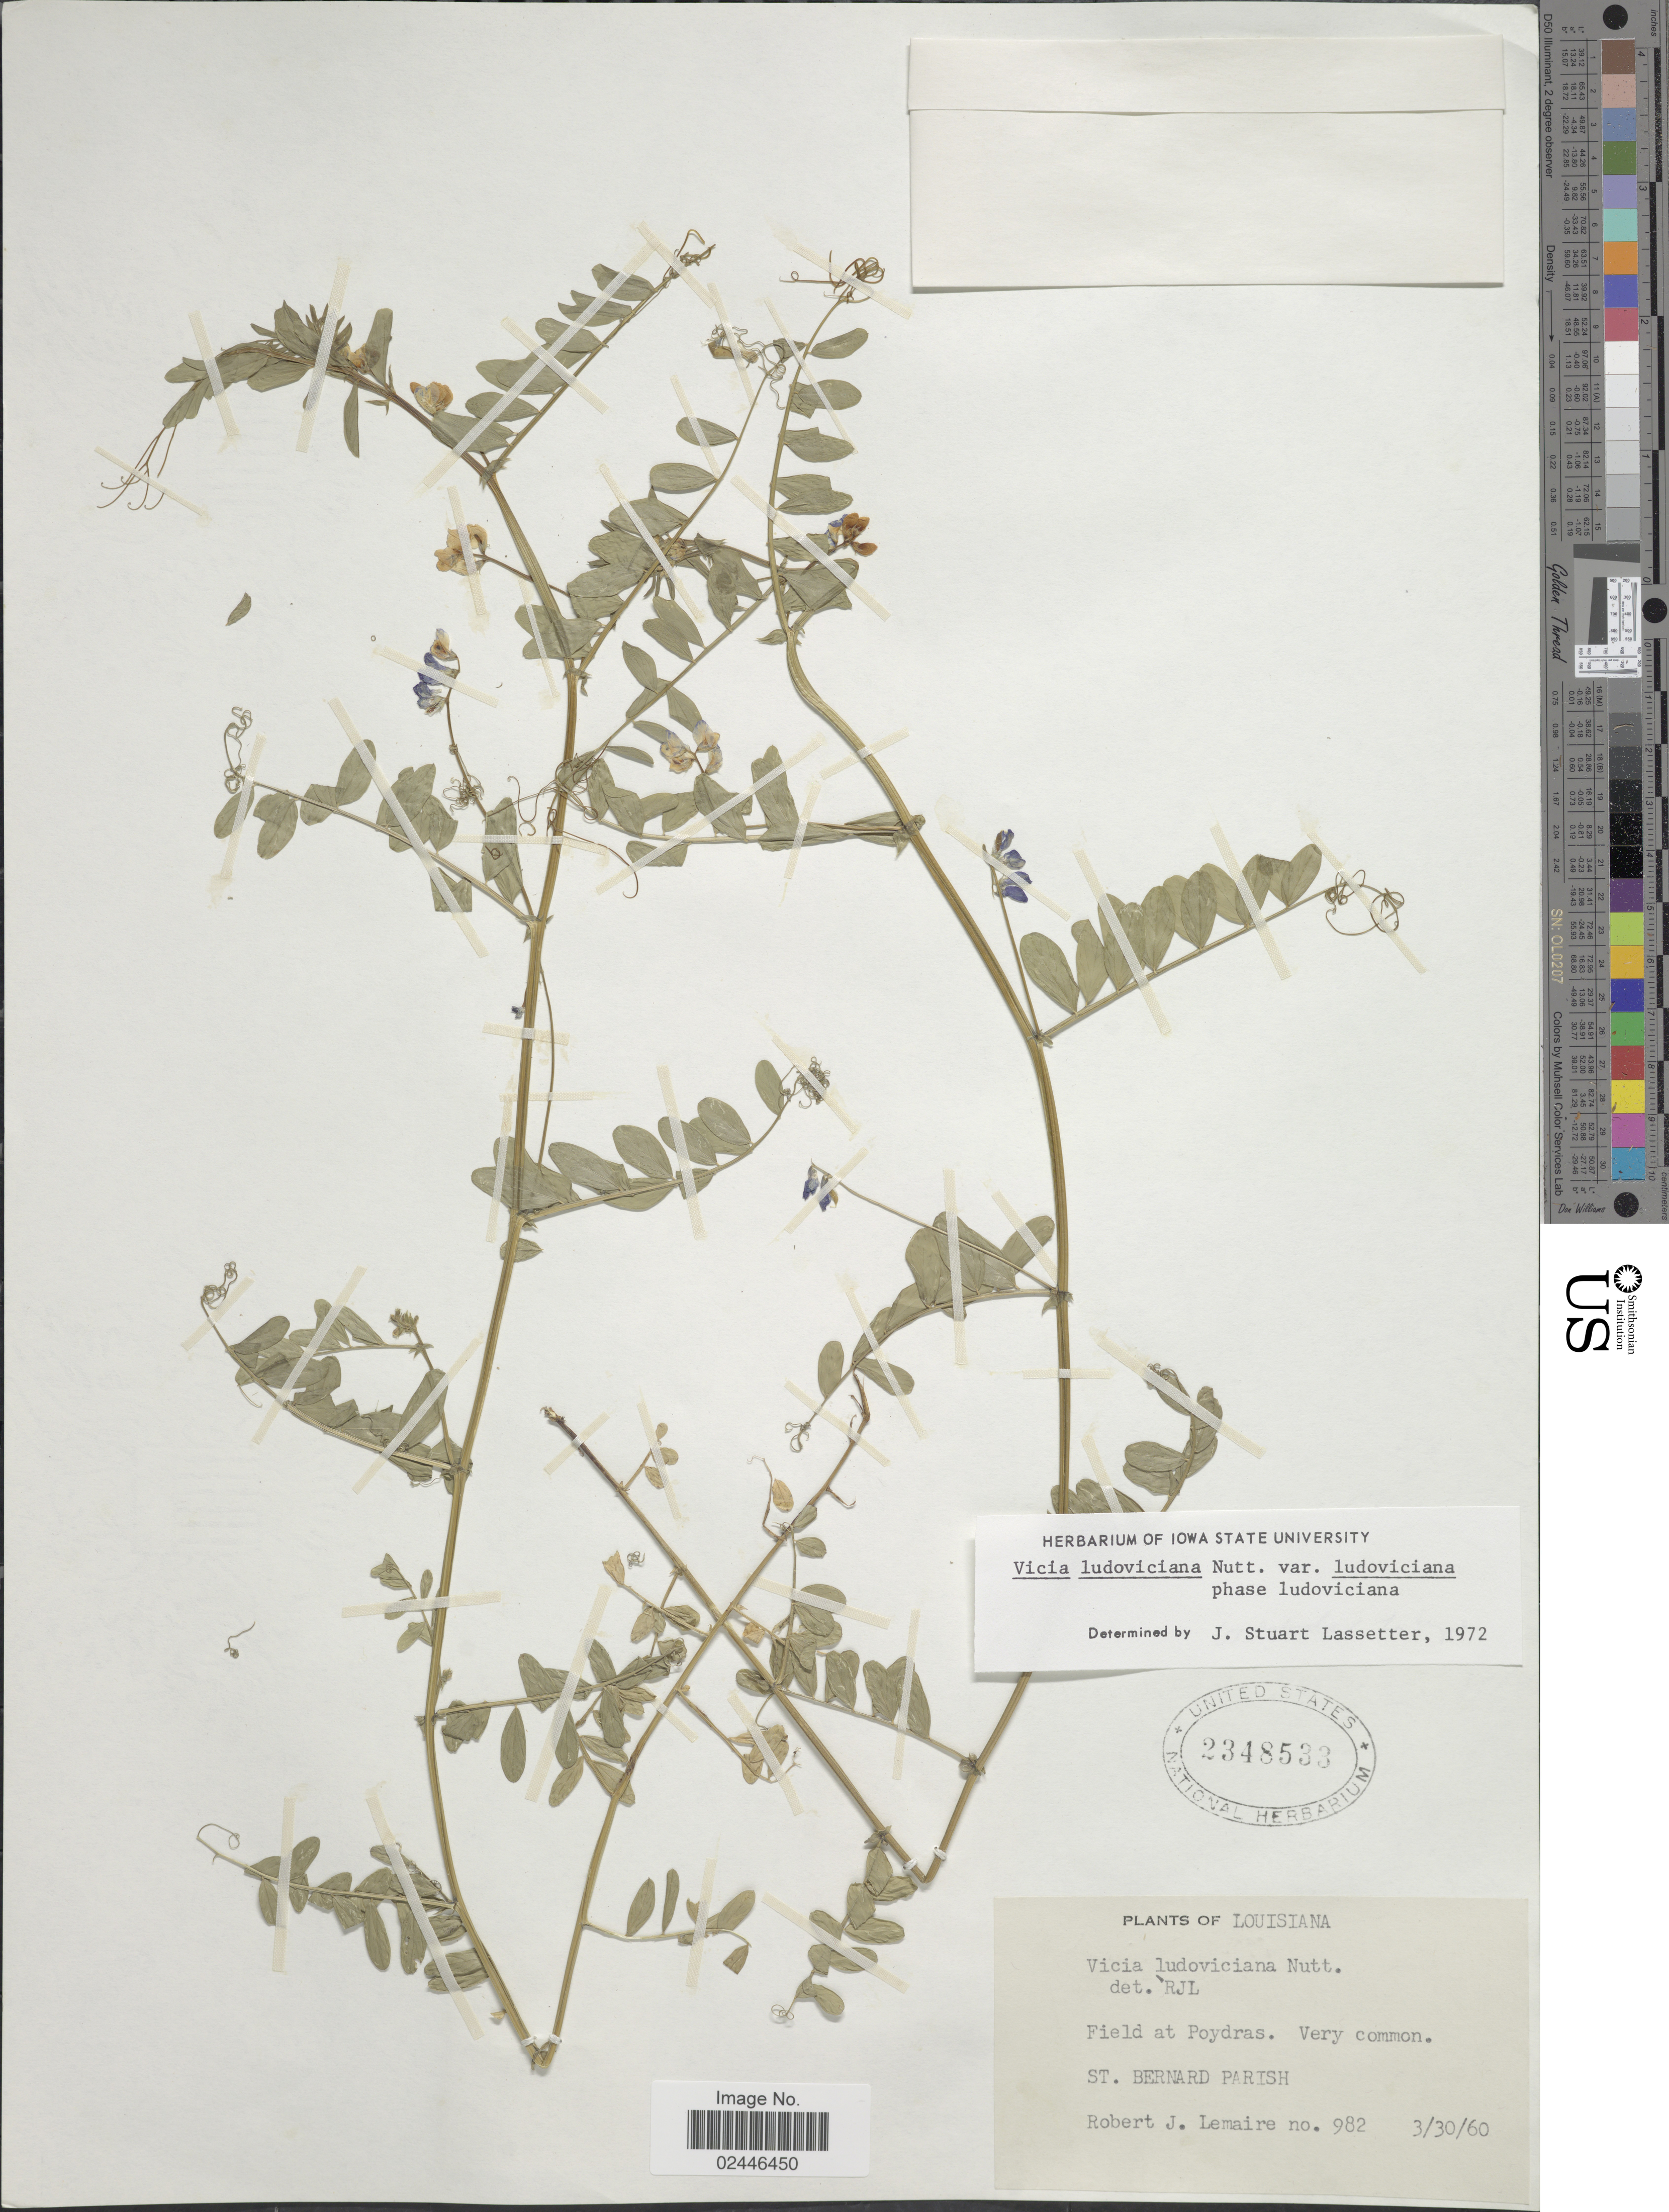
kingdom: Plantae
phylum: Tracheophyta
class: Magnoliopsida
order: Fabales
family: Fabaceae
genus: Vicia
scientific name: Vicia ludoviciana var. ludoviciana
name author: Nutt. ex Torr. & A. Gray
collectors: R. J. Lemaire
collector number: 982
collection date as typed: Transcribed d/m/y: 30/3/60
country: United States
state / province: Louisiana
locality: Field at Poydras. Very common, St. Bernard Parish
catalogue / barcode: US 2348533